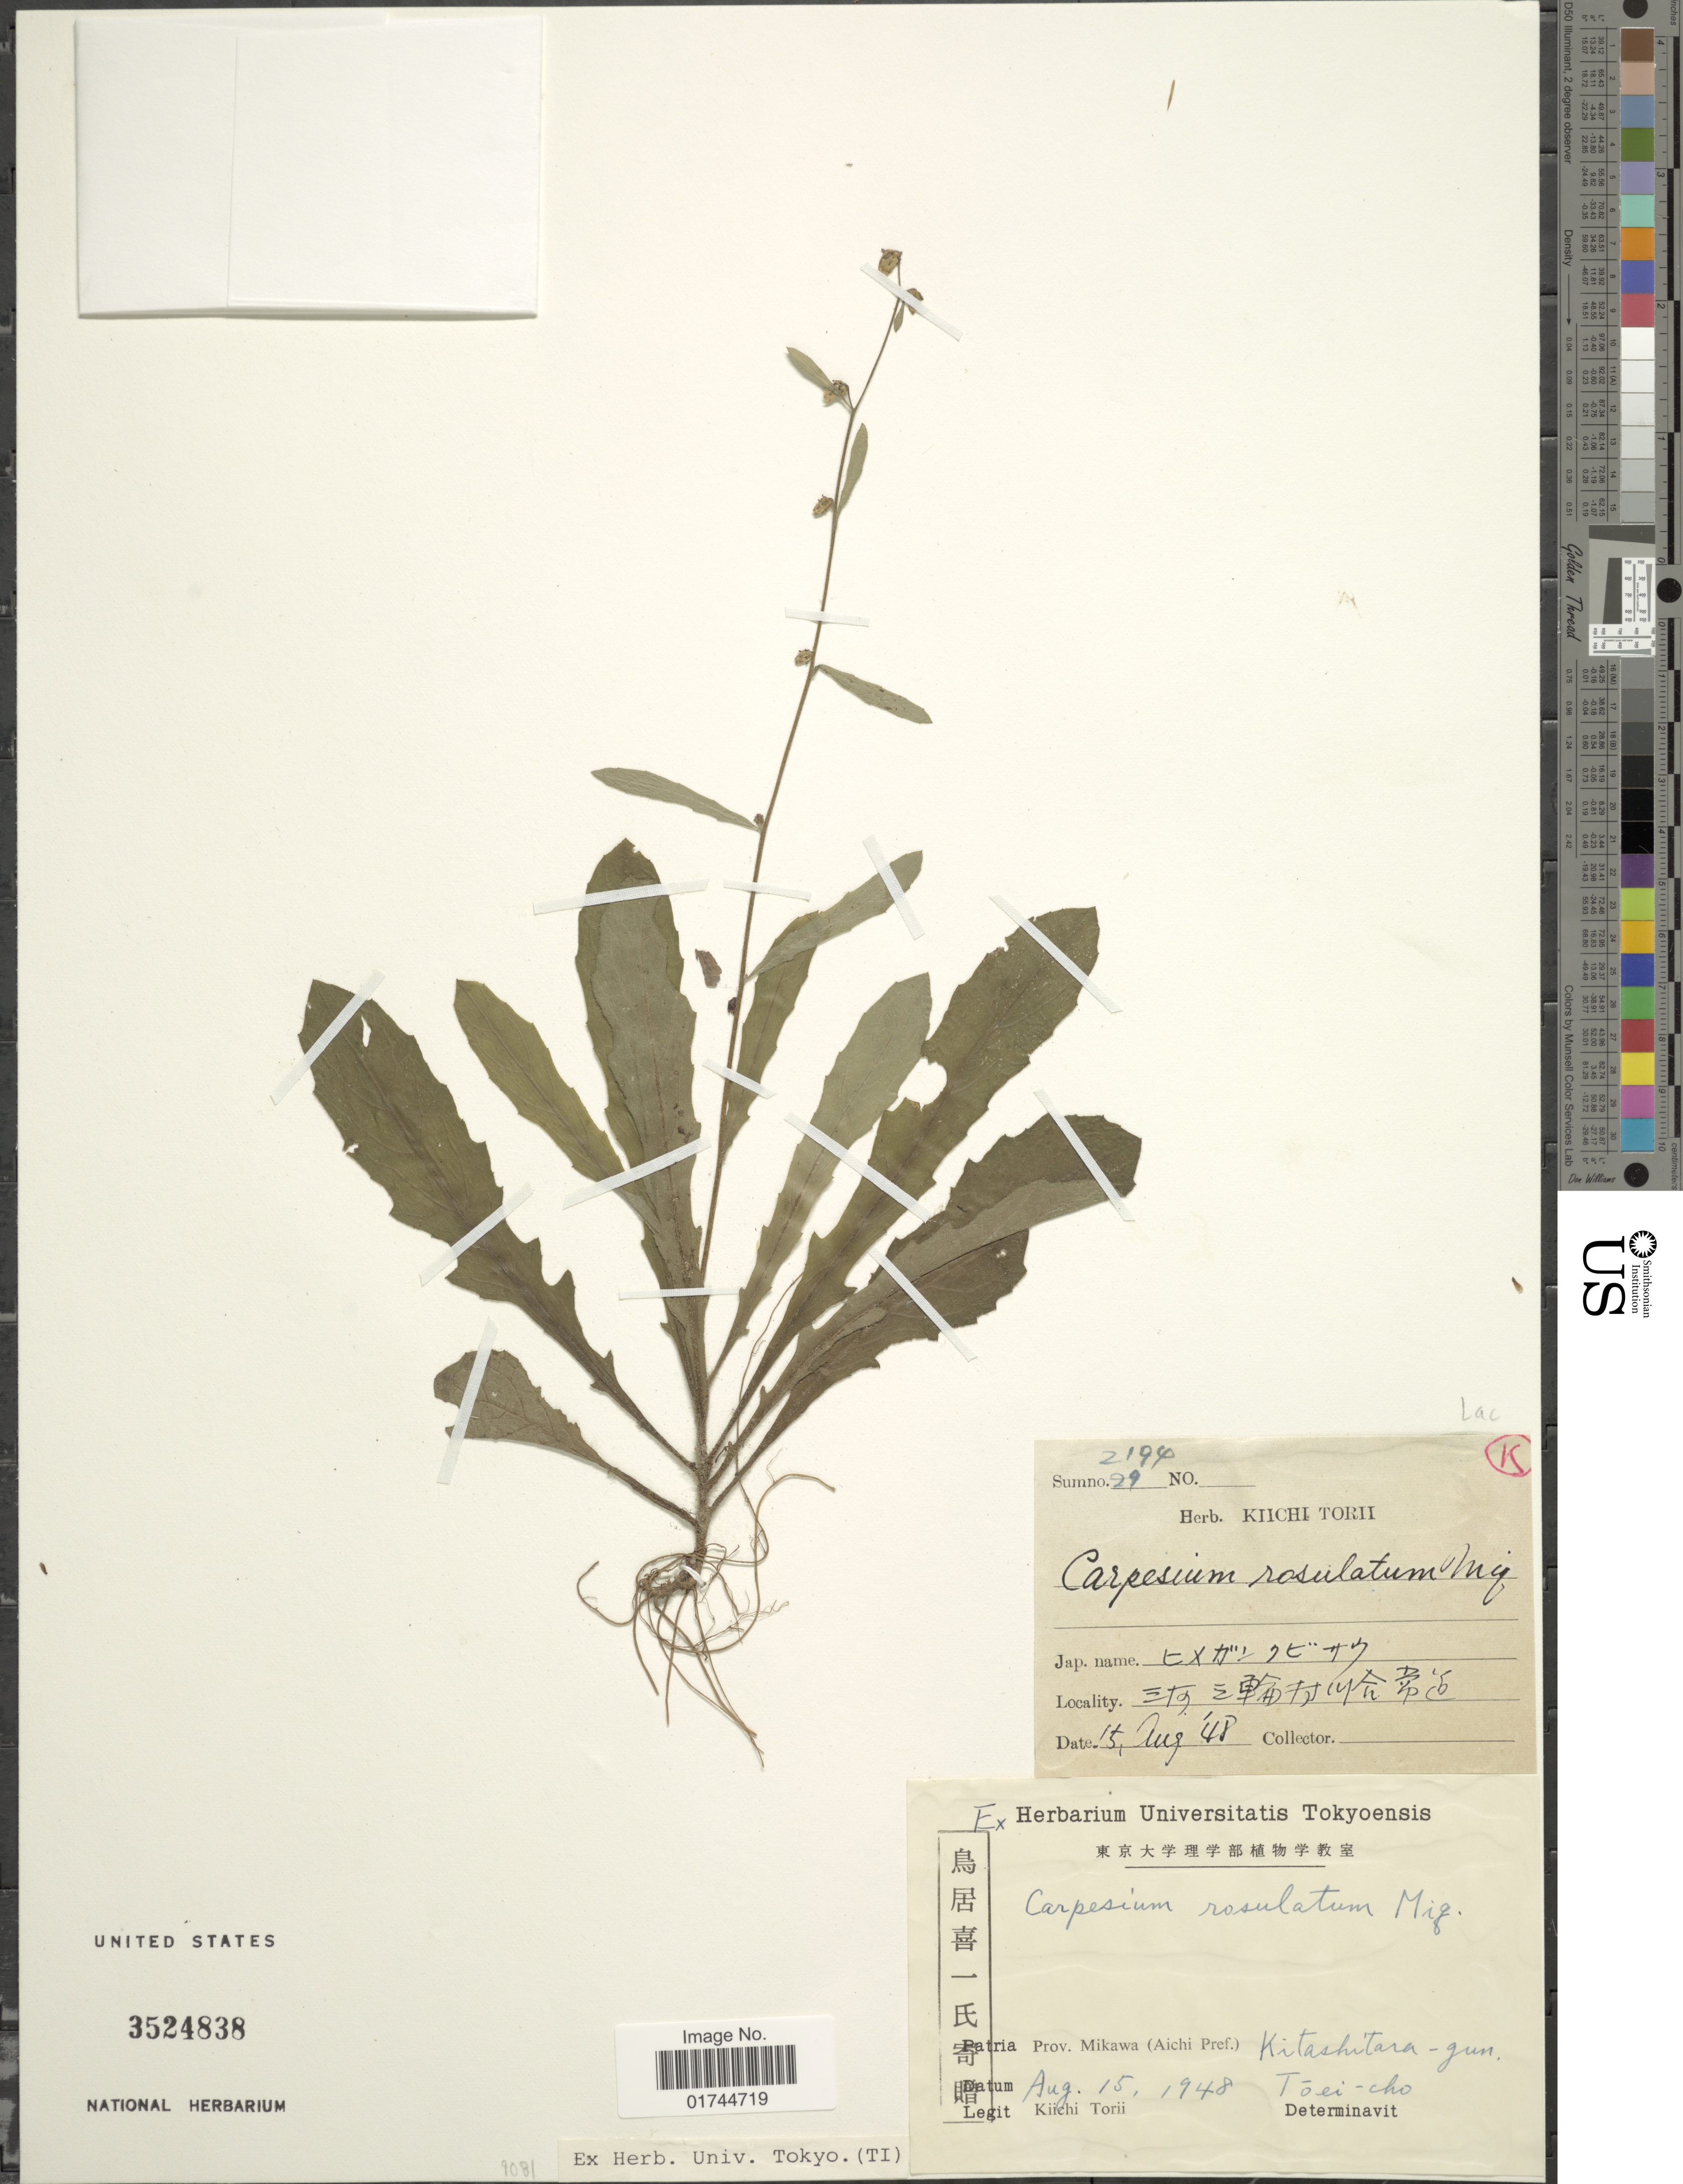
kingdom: Plantae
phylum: Tracheophyta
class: Magnoliopsida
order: Asterales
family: Asteraceae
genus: Carpesium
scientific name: Carpesium rosulatum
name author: Miq.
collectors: K. Torii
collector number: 2197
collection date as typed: Transcribed d/m/y: 15/8/48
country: Japan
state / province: Aiti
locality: Prov. Mikawa (Aichi Pref.) Kitashiatara-gun, Toei- cho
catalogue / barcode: US 3524838